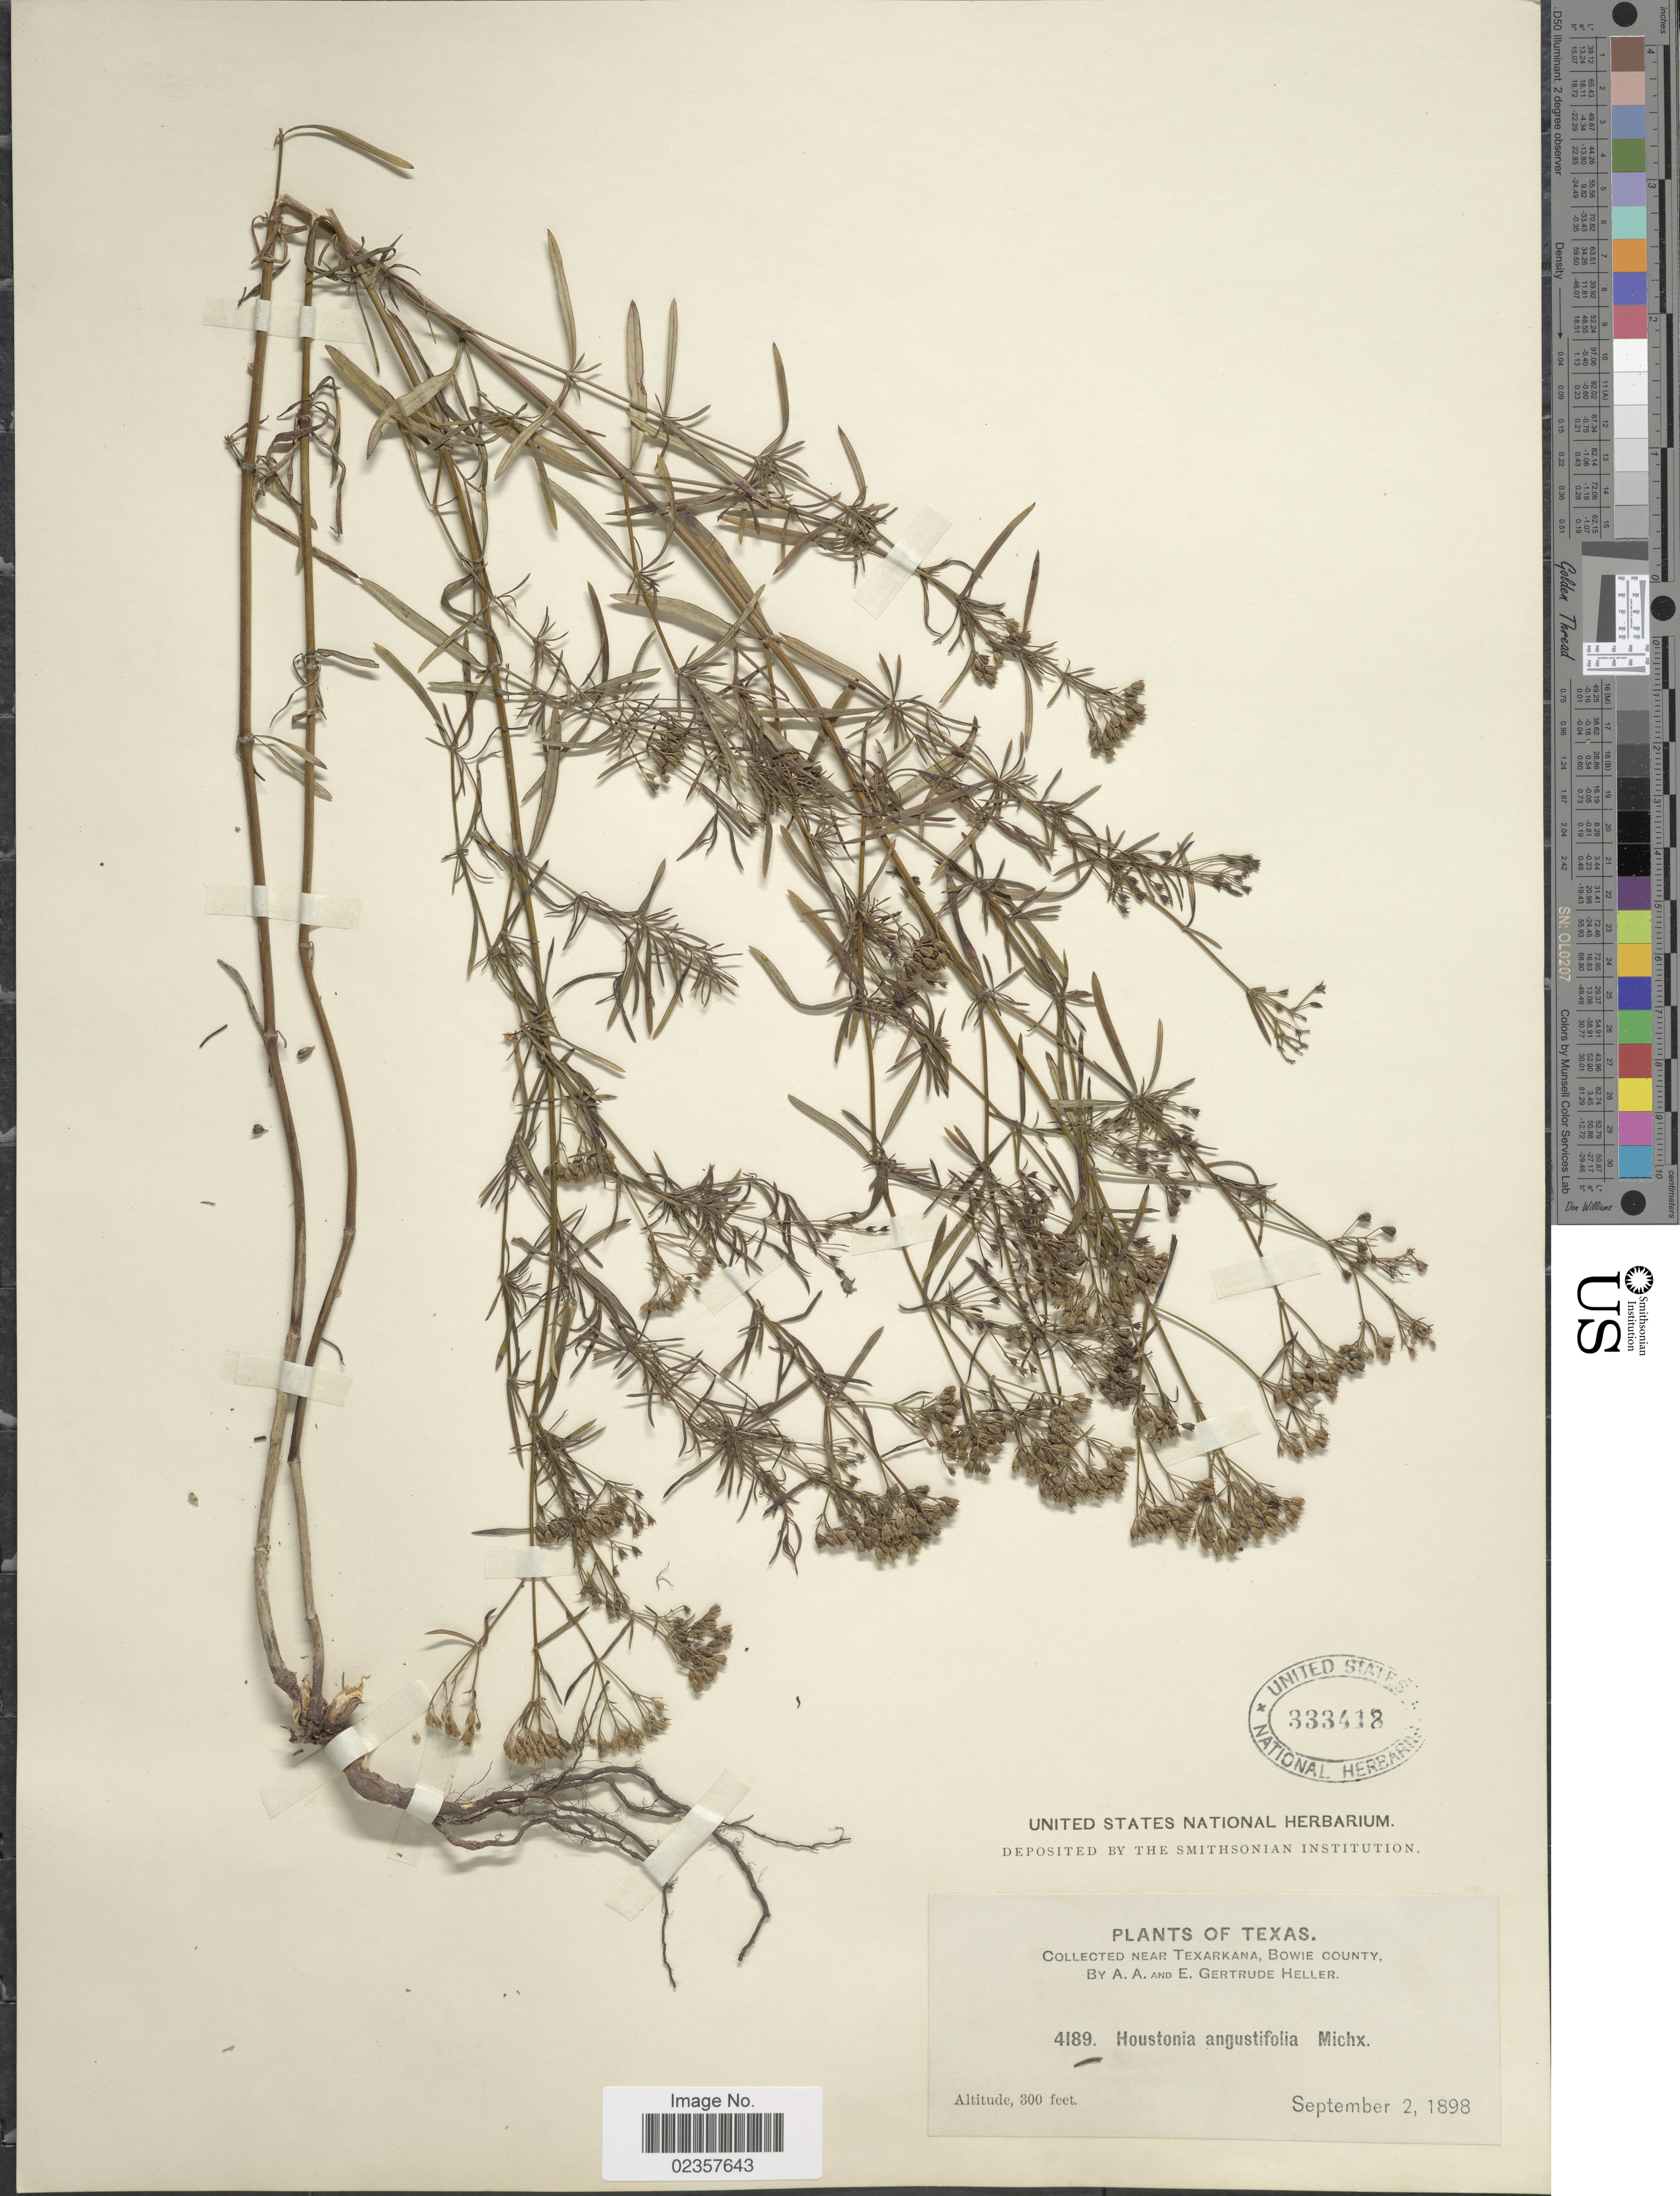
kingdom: Plantae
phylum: Tracheophyta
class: Magnoliopsida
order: Gentianales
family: Rubiaceae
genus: Houstonia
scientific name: Houstonia nigricans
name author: (Lam.) Fernald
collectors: A. A. Heller & E. Gertrude Heller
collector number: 4189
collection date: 1898-09-02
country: United States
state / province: Texas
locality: Near Texarkana, Bowie County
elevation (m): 91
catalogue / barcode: US 333418